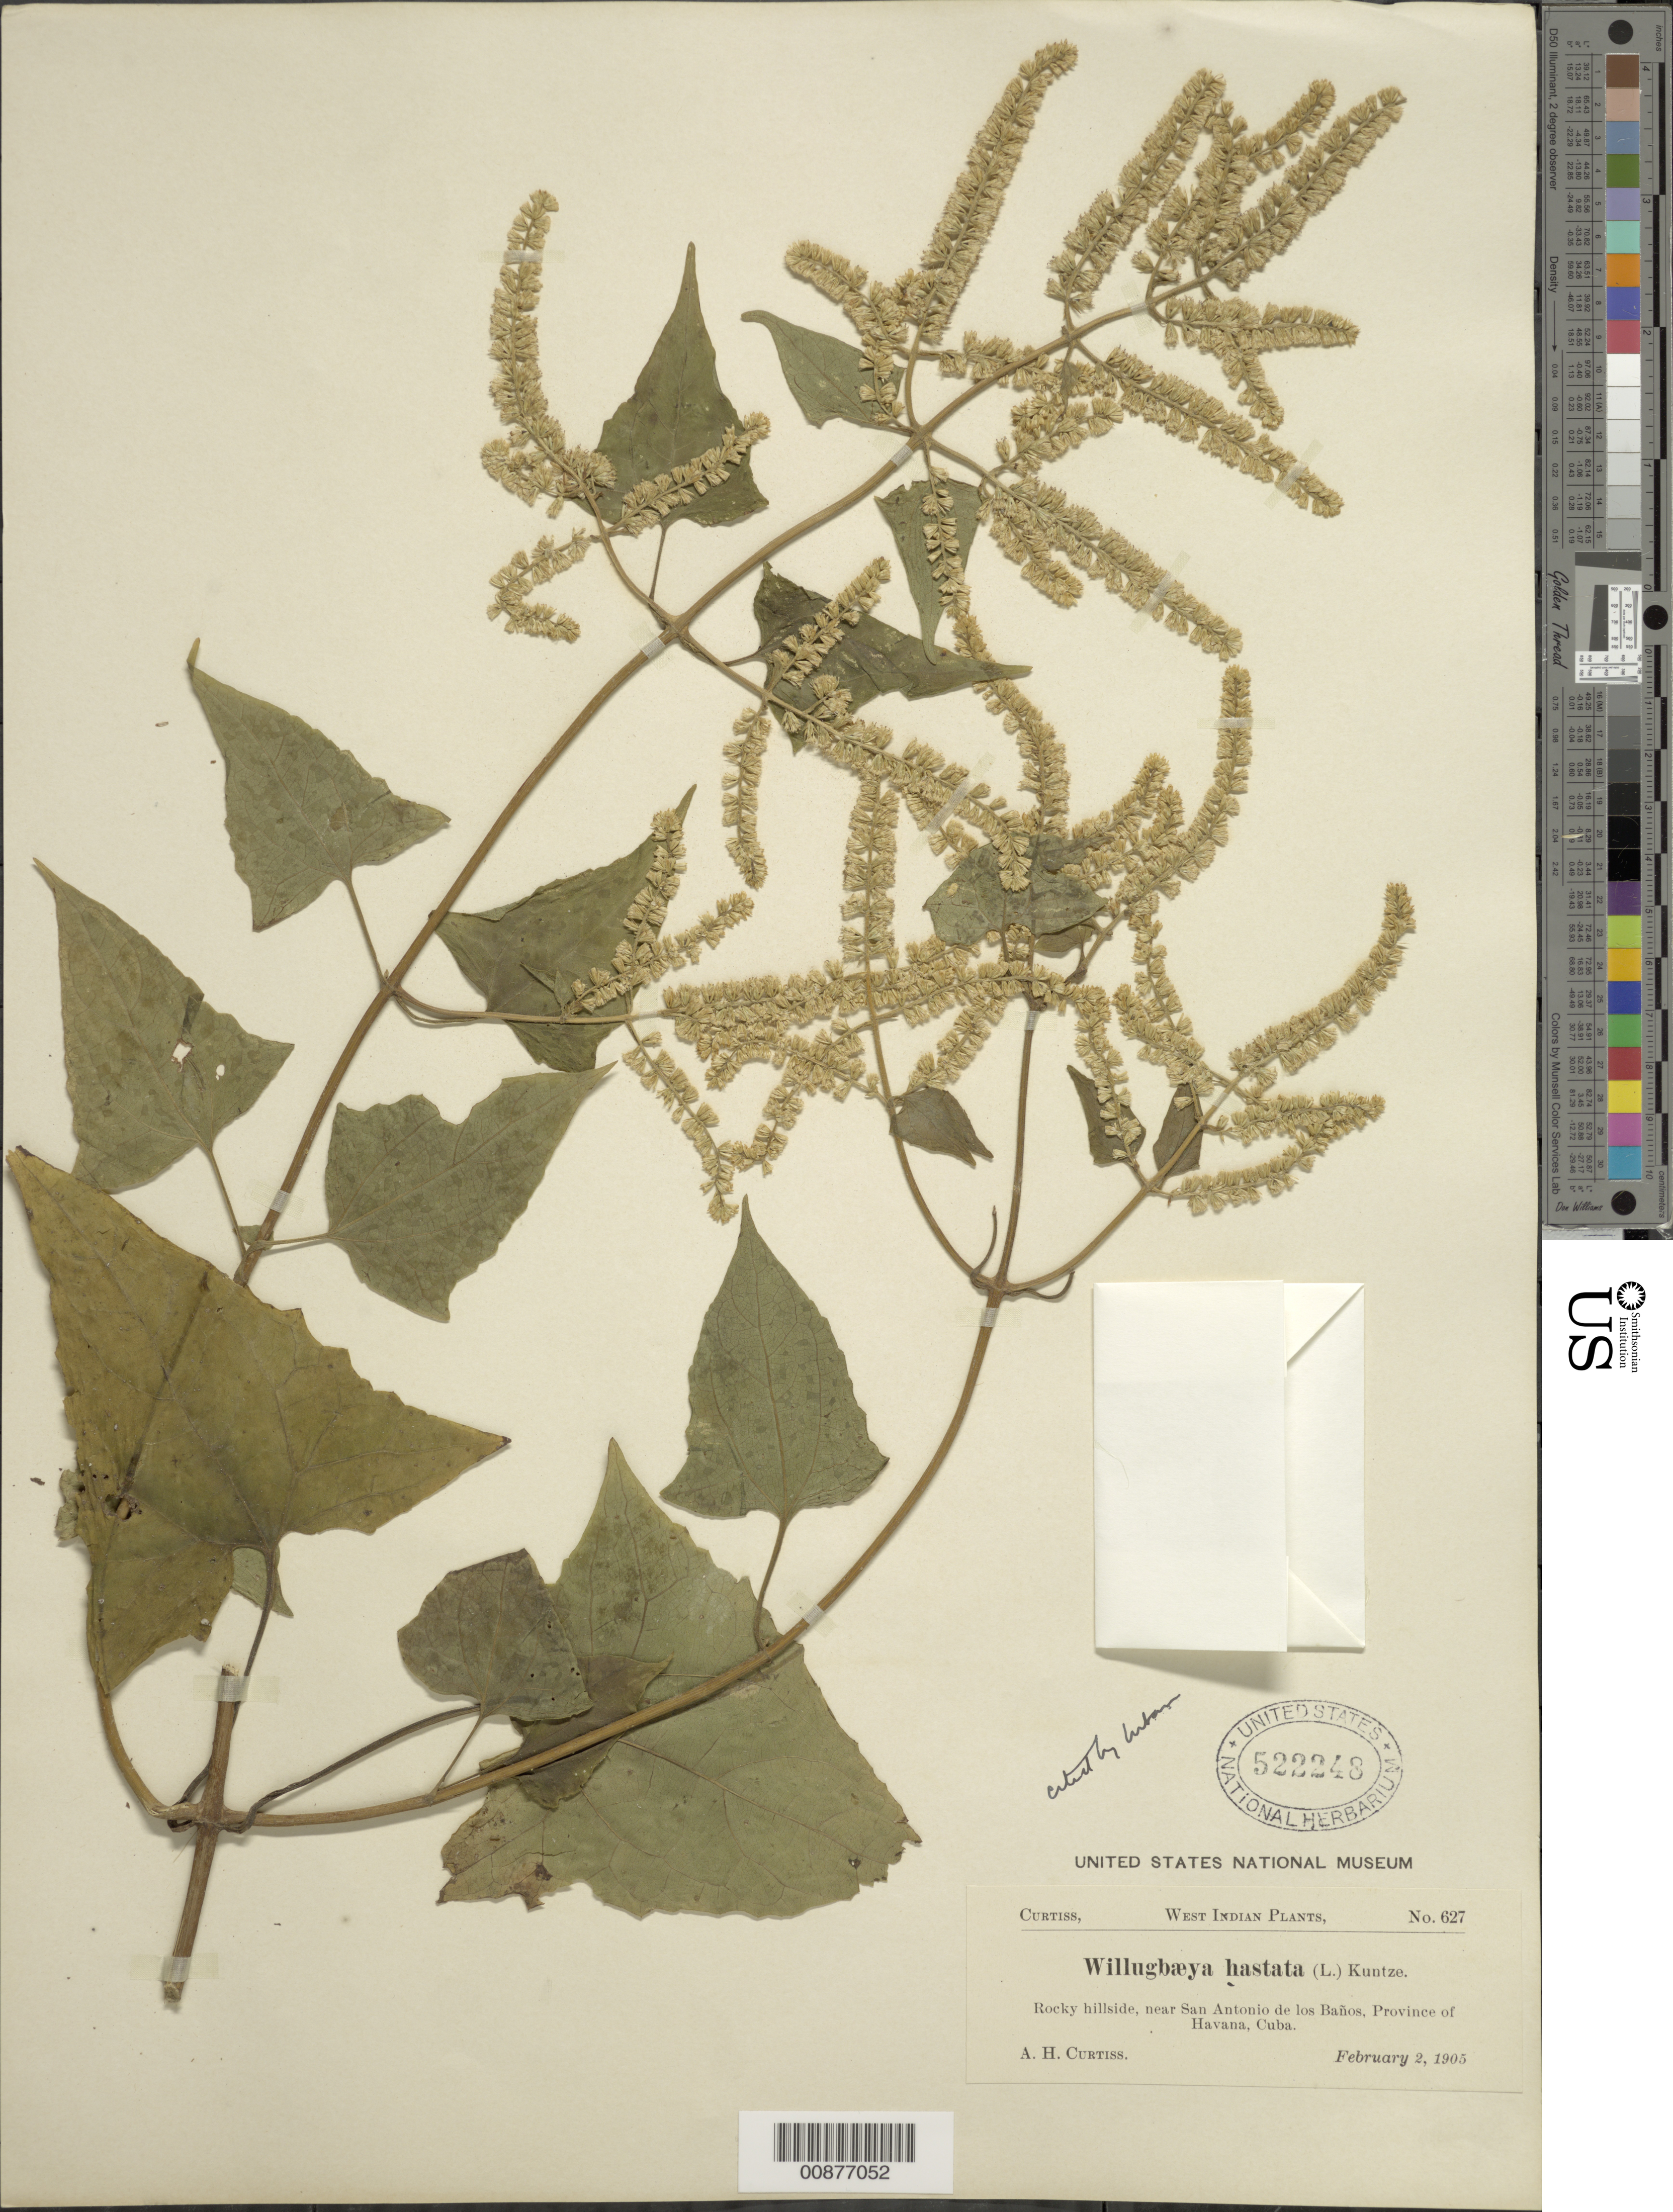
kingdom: Plantae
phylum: Tracheophyta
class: Magnoliopsida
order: Asterales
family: Asteraceae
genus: Mikania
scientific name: Mikania hastata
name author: (L.) Willd.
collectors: A. H. Curtiss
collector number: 627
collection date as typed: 02 Feb 1905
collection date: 1905-02-02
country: Cuba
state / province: La Habana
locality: Near San Antonio los Baños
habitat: Rocky hillside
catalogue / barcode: US 522248